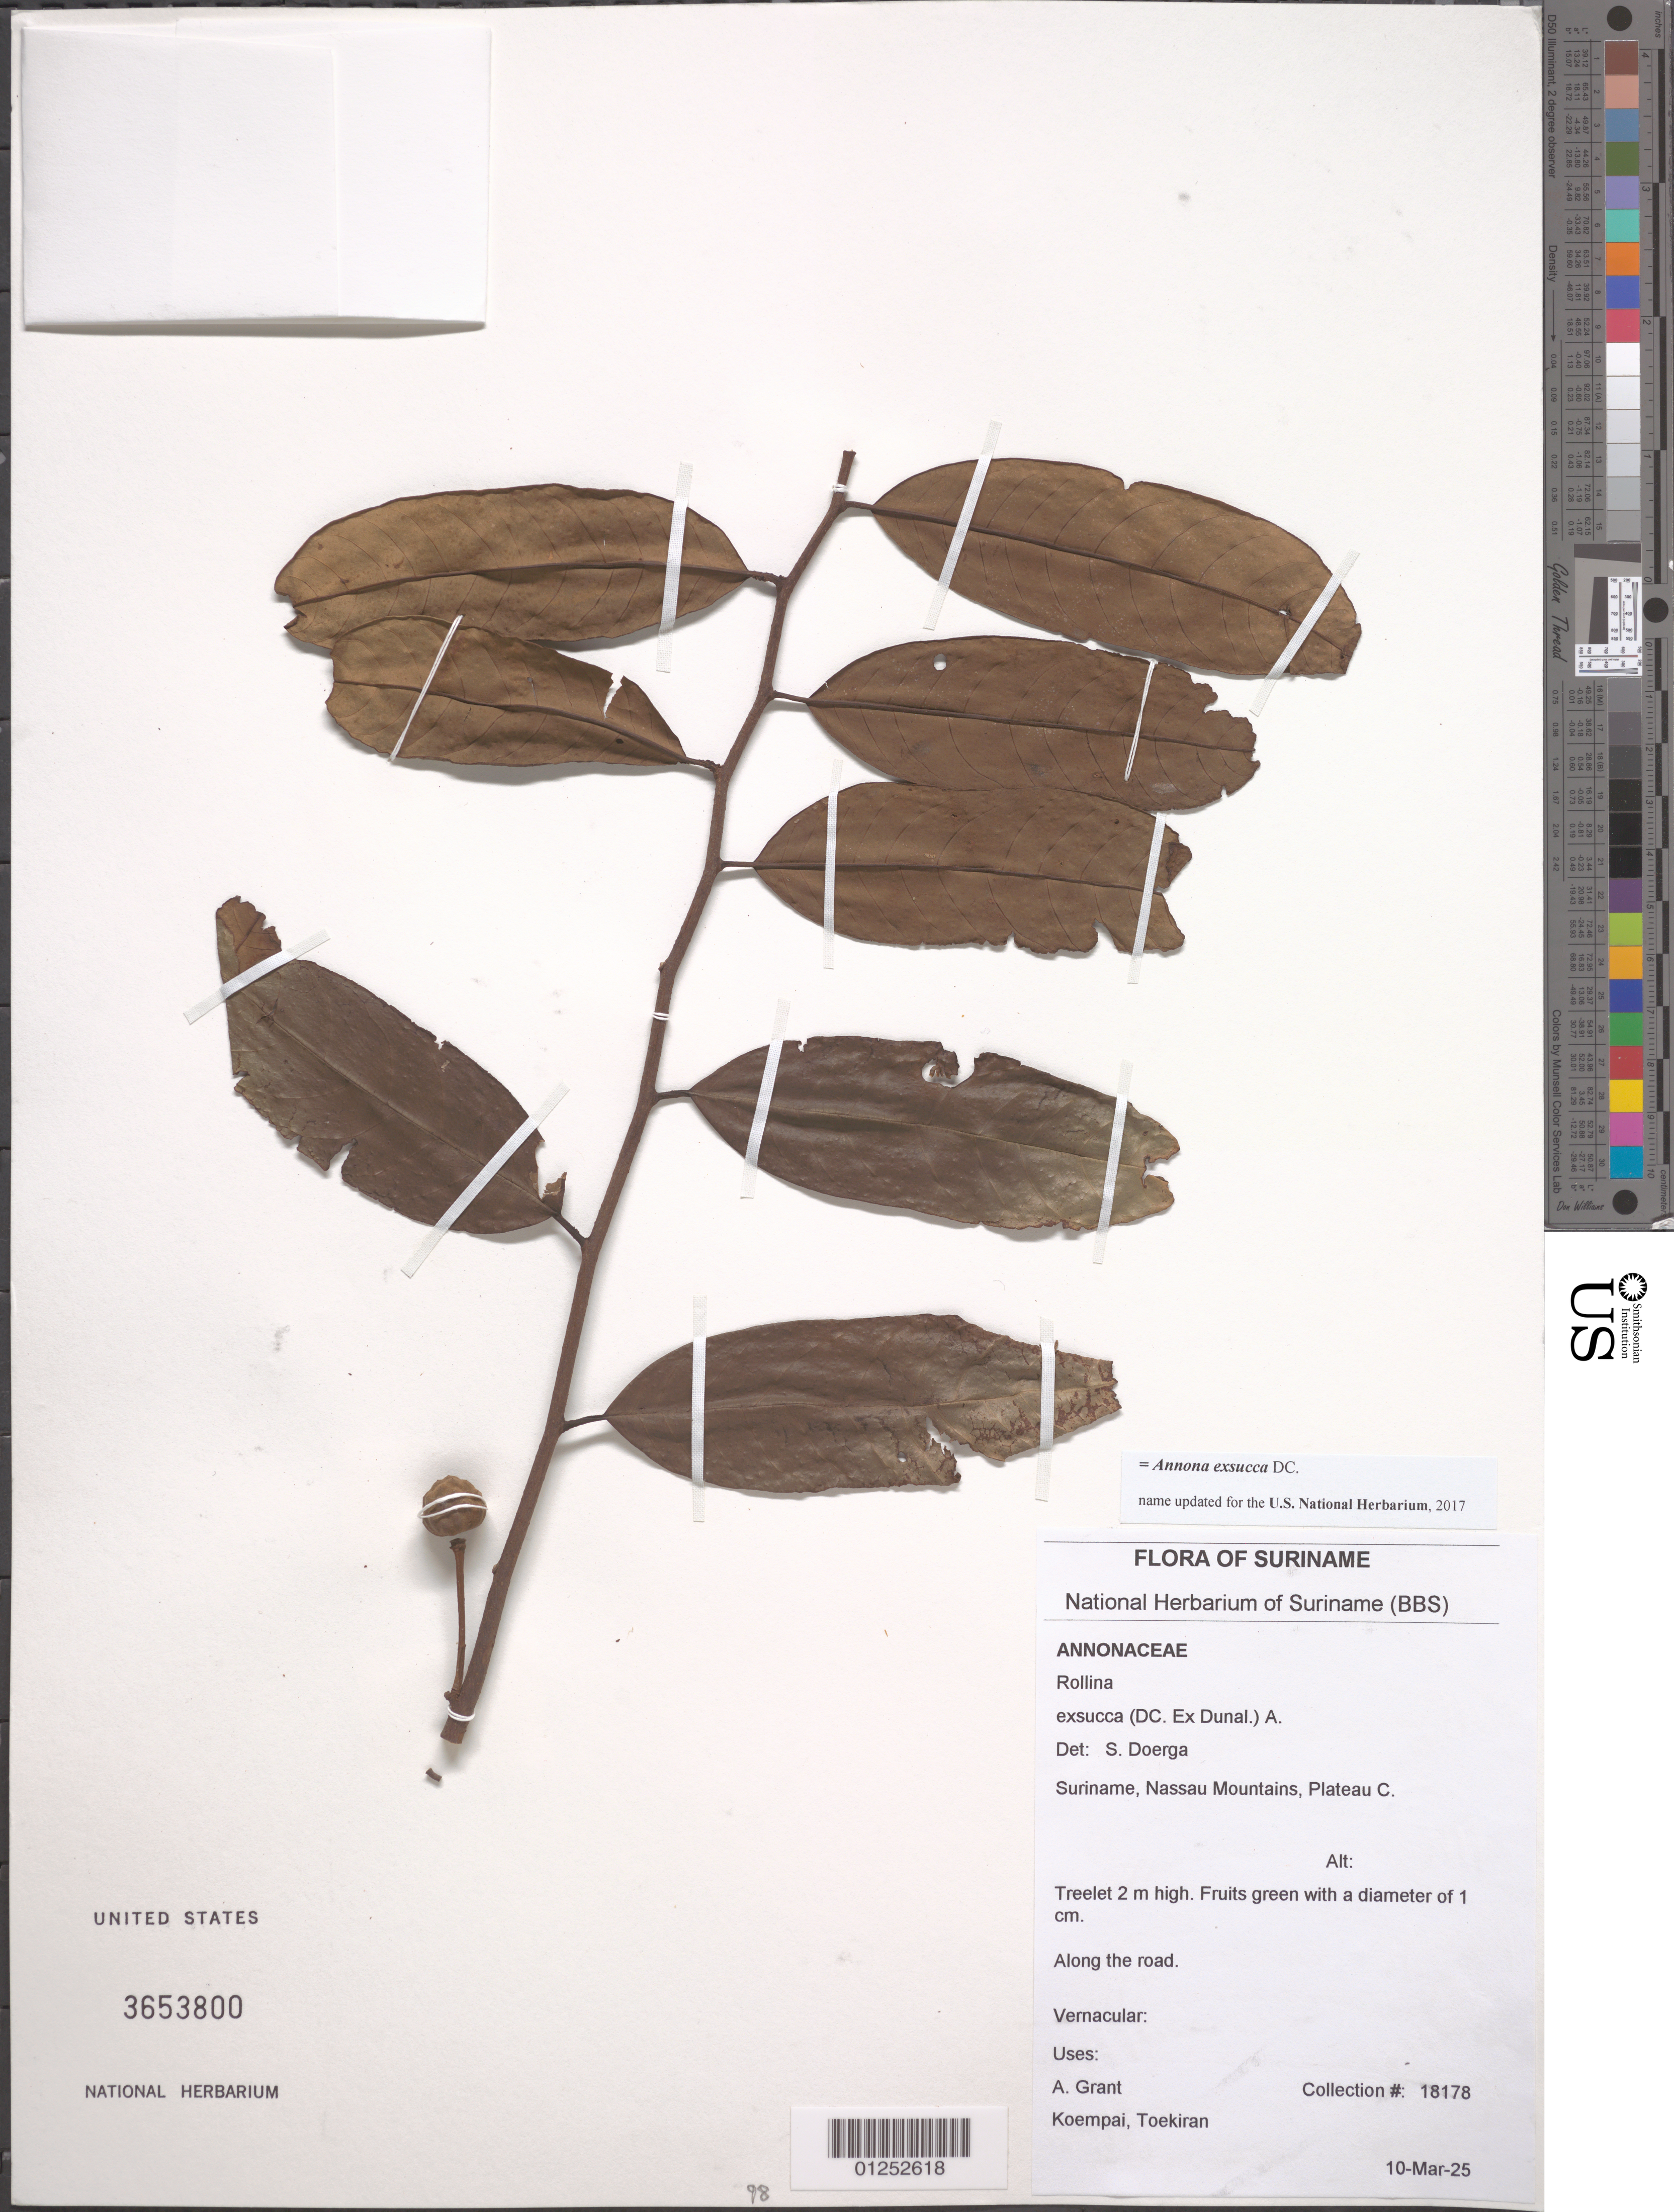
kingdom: Plantae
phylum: Tracheophyta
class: Magnoliopsida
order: Magnoliales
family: Annonaceae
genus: Annona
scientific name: Annona exsucca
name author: DC. ex Dunal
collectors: A. Grant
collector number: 18178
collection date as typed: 10-Mar-25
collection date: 2010-03-25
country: Suriname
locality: Nassau Mountains, Plateau C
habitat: Along the road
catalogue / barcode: US 3653800